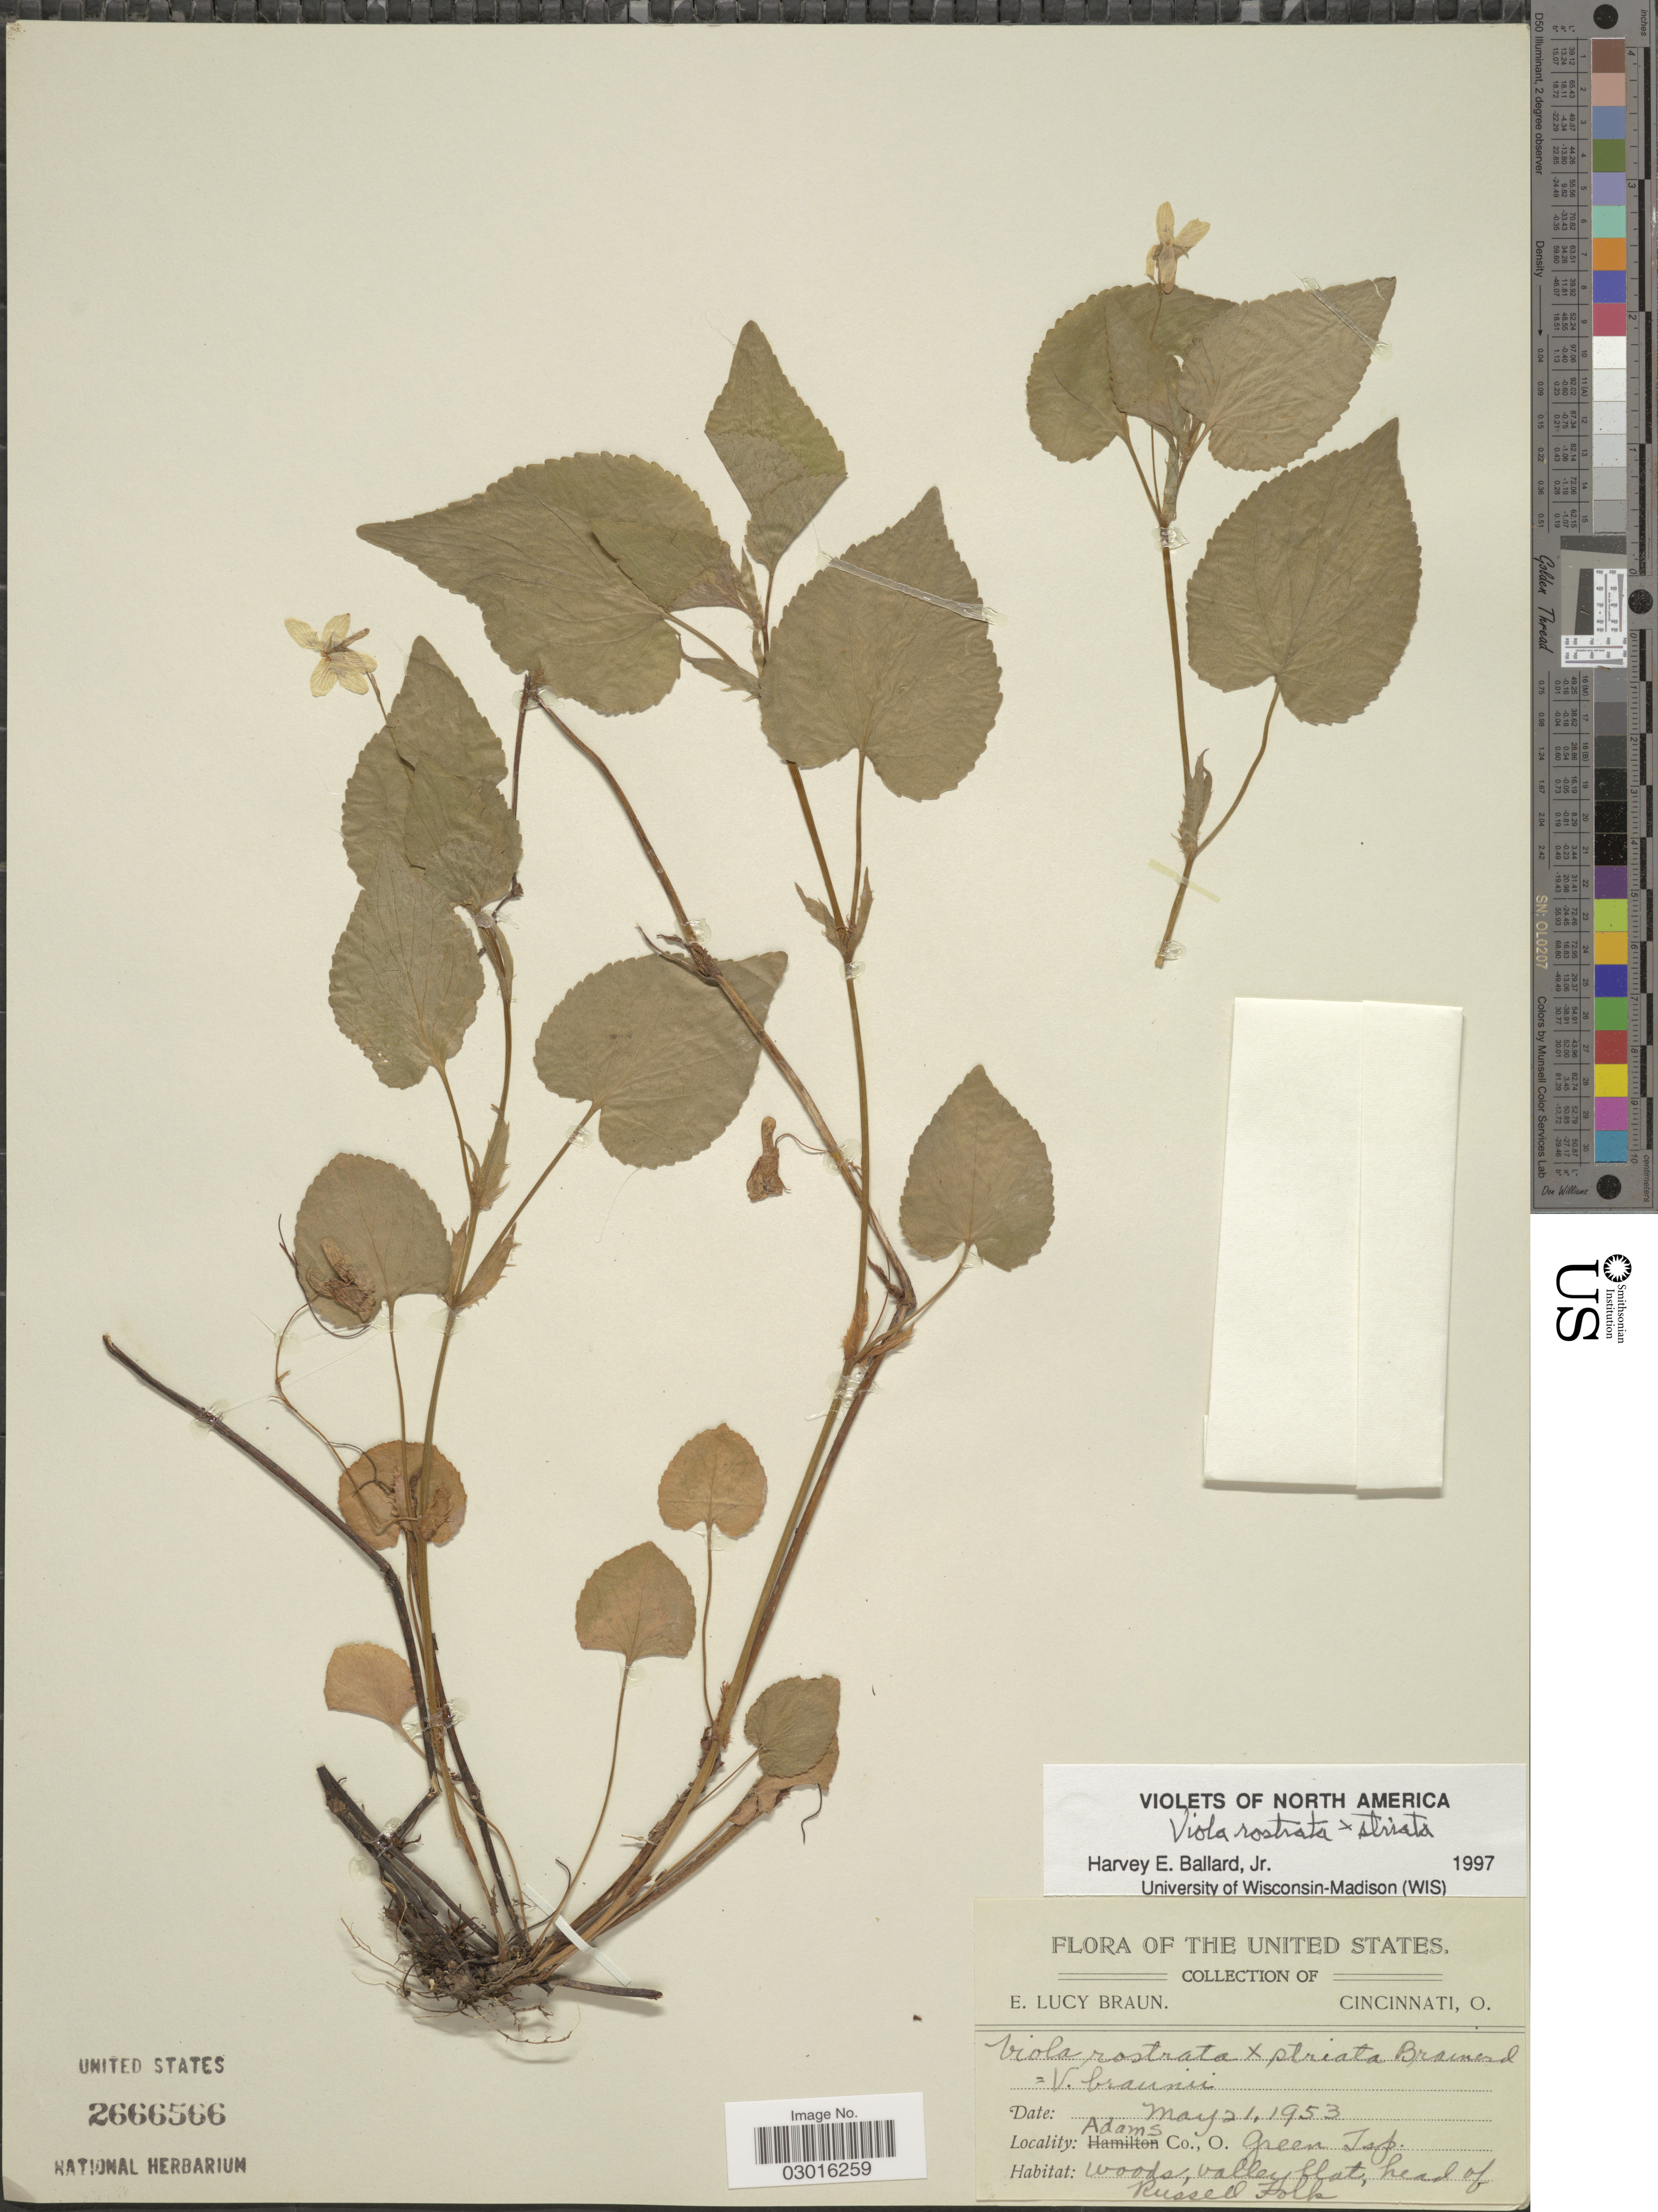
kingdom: Plantae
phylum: Tracheophyta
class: Magnoliopsida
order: Malpighiales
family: Violaceae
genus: Viola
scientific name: Viola rostrata x V. striata Aiton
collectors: E. L. Braun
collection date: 1953-05-21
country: United States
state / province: Ohio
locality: Adams Co., Green Tsp., woods, valley flat, head of Russell Folk.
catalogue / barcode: US 2666566